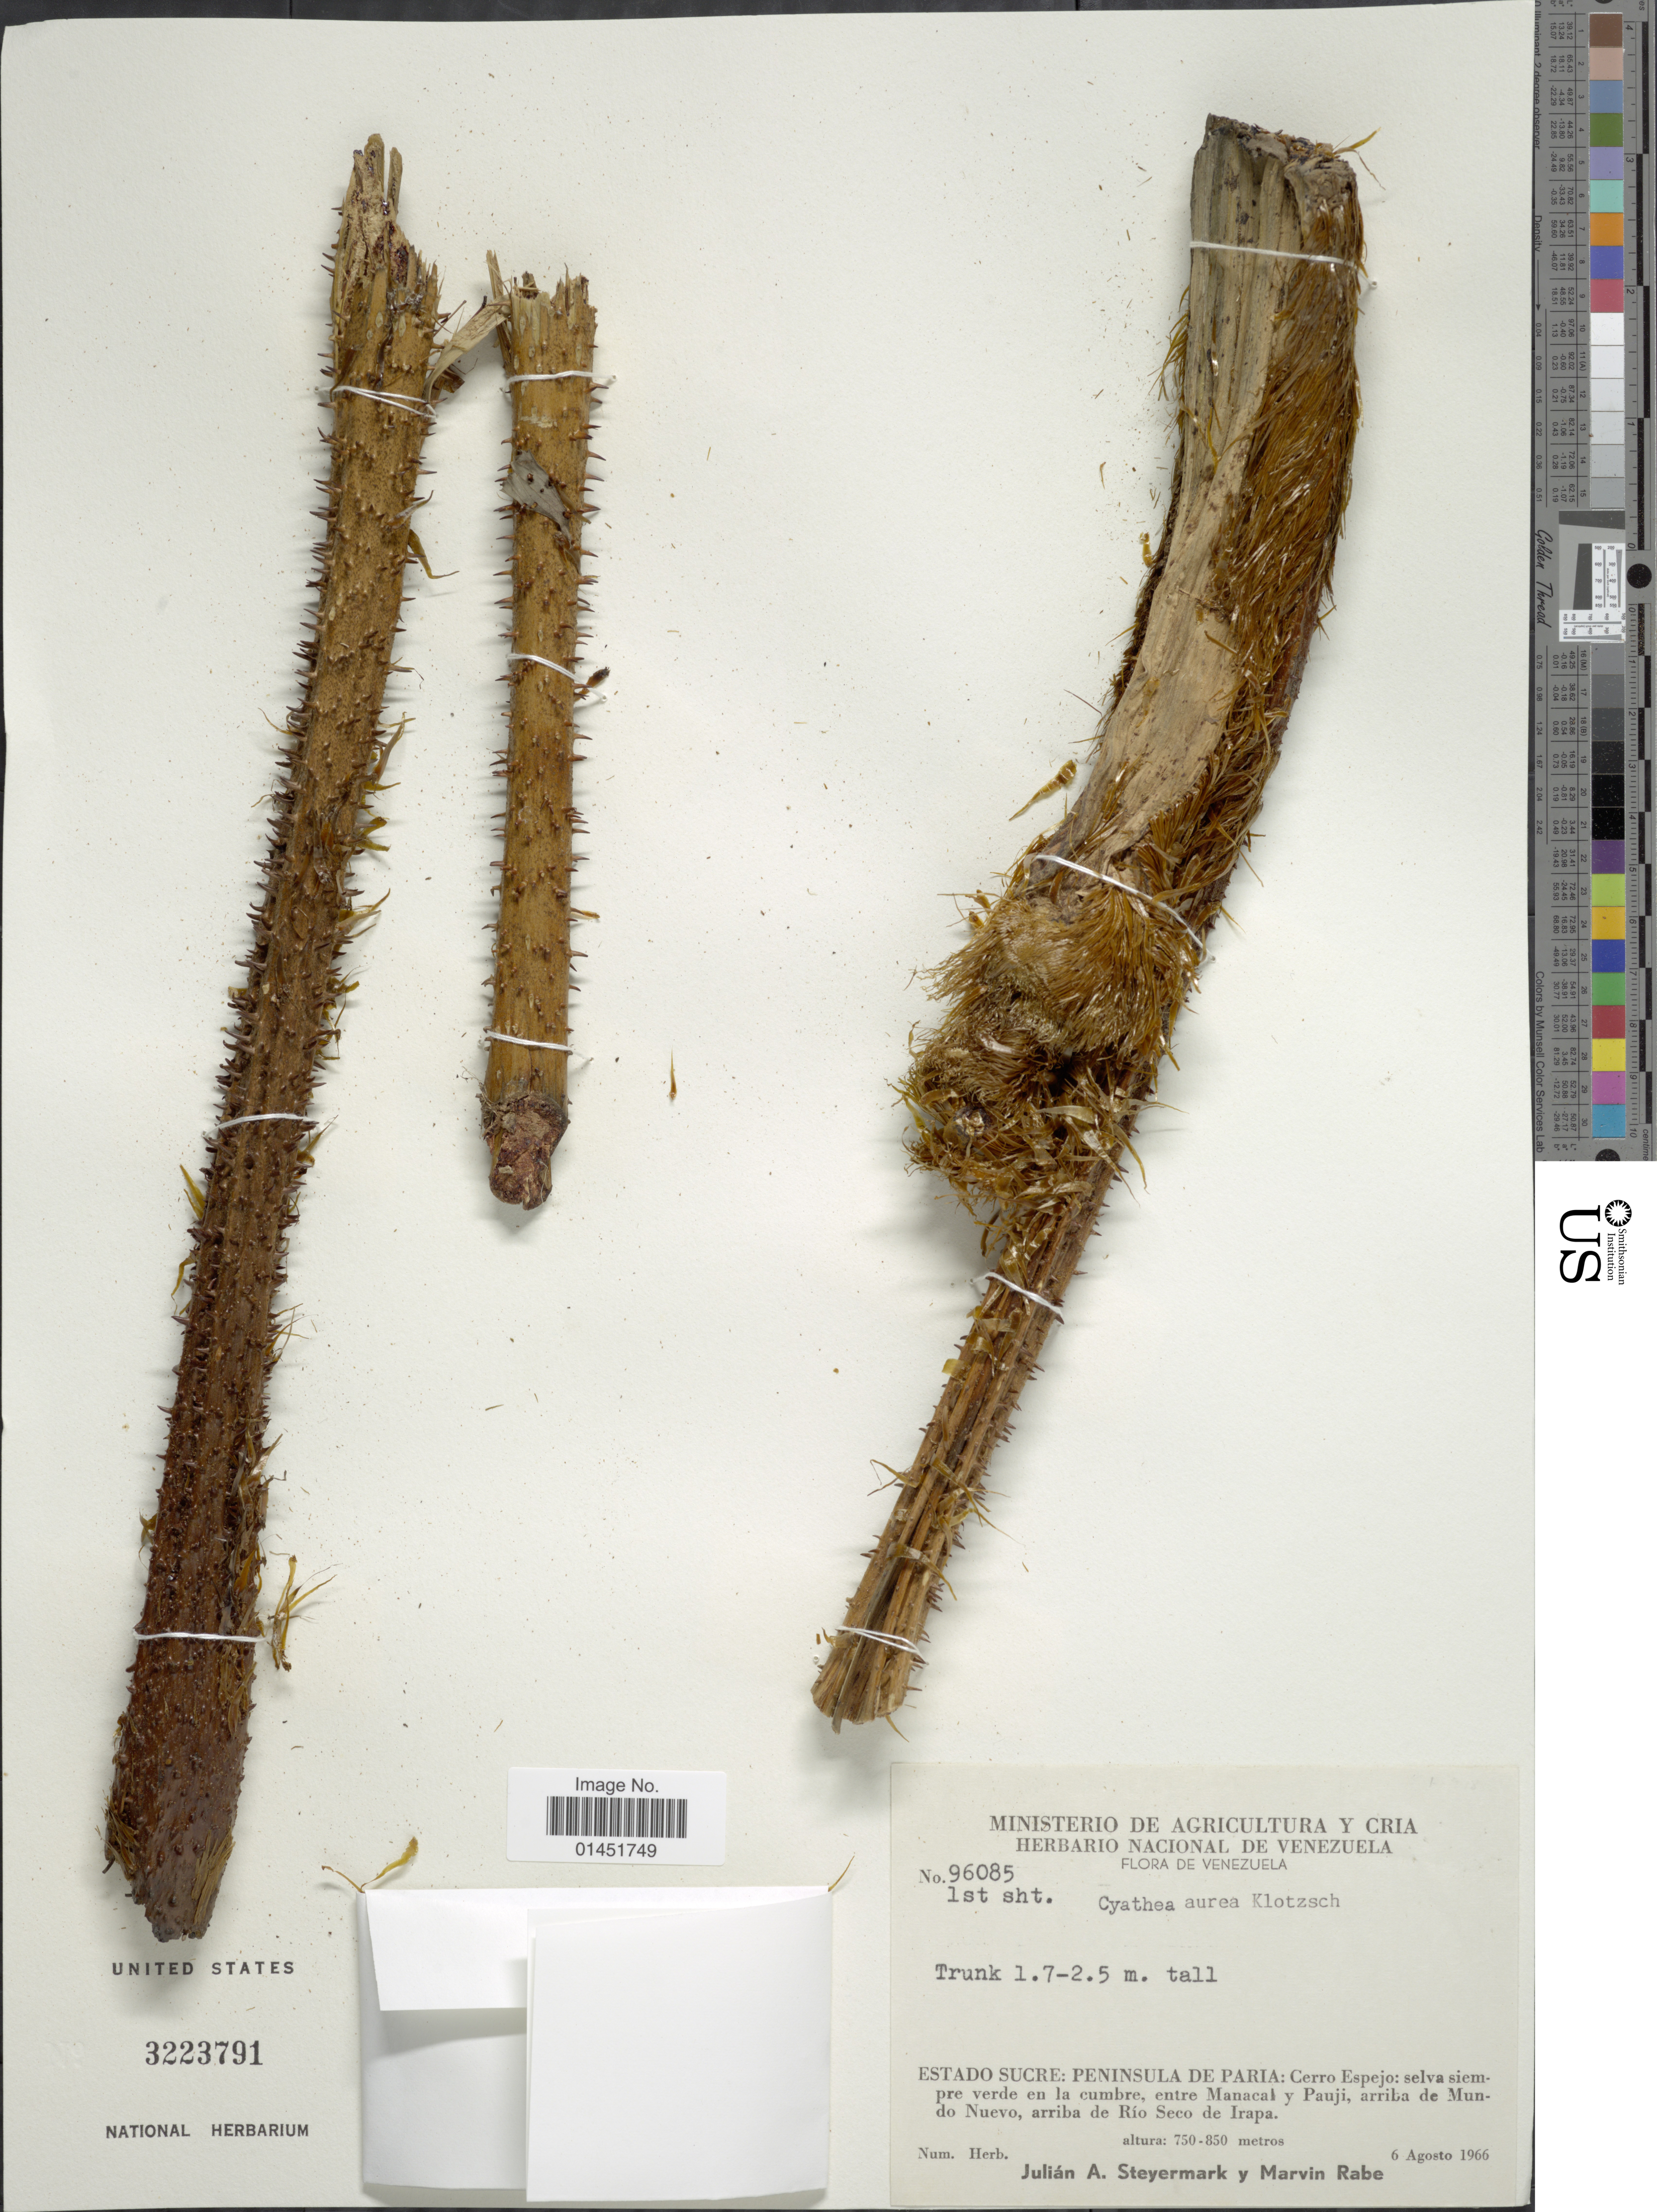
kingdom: Plantae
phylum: Tracheophyta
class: Polypodiopsida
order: Cyatheales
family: Cyatheaceae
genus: Cyathea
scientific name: Cyathea fulva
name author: (M. Martens & Galeotti) Fée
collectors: J. Steyermark & M. Rabe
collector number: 96085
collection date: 1966-08-06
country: Venezuela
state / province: Sucre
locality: Peninsula de Paria: Cerro Espejo: selva siempre verde en la cumbre, entre Manacal y Pauji, arriba de Mundo Nuevo, arriba de Rio Seco de Irapa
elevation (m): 750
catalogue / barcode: US 3223791